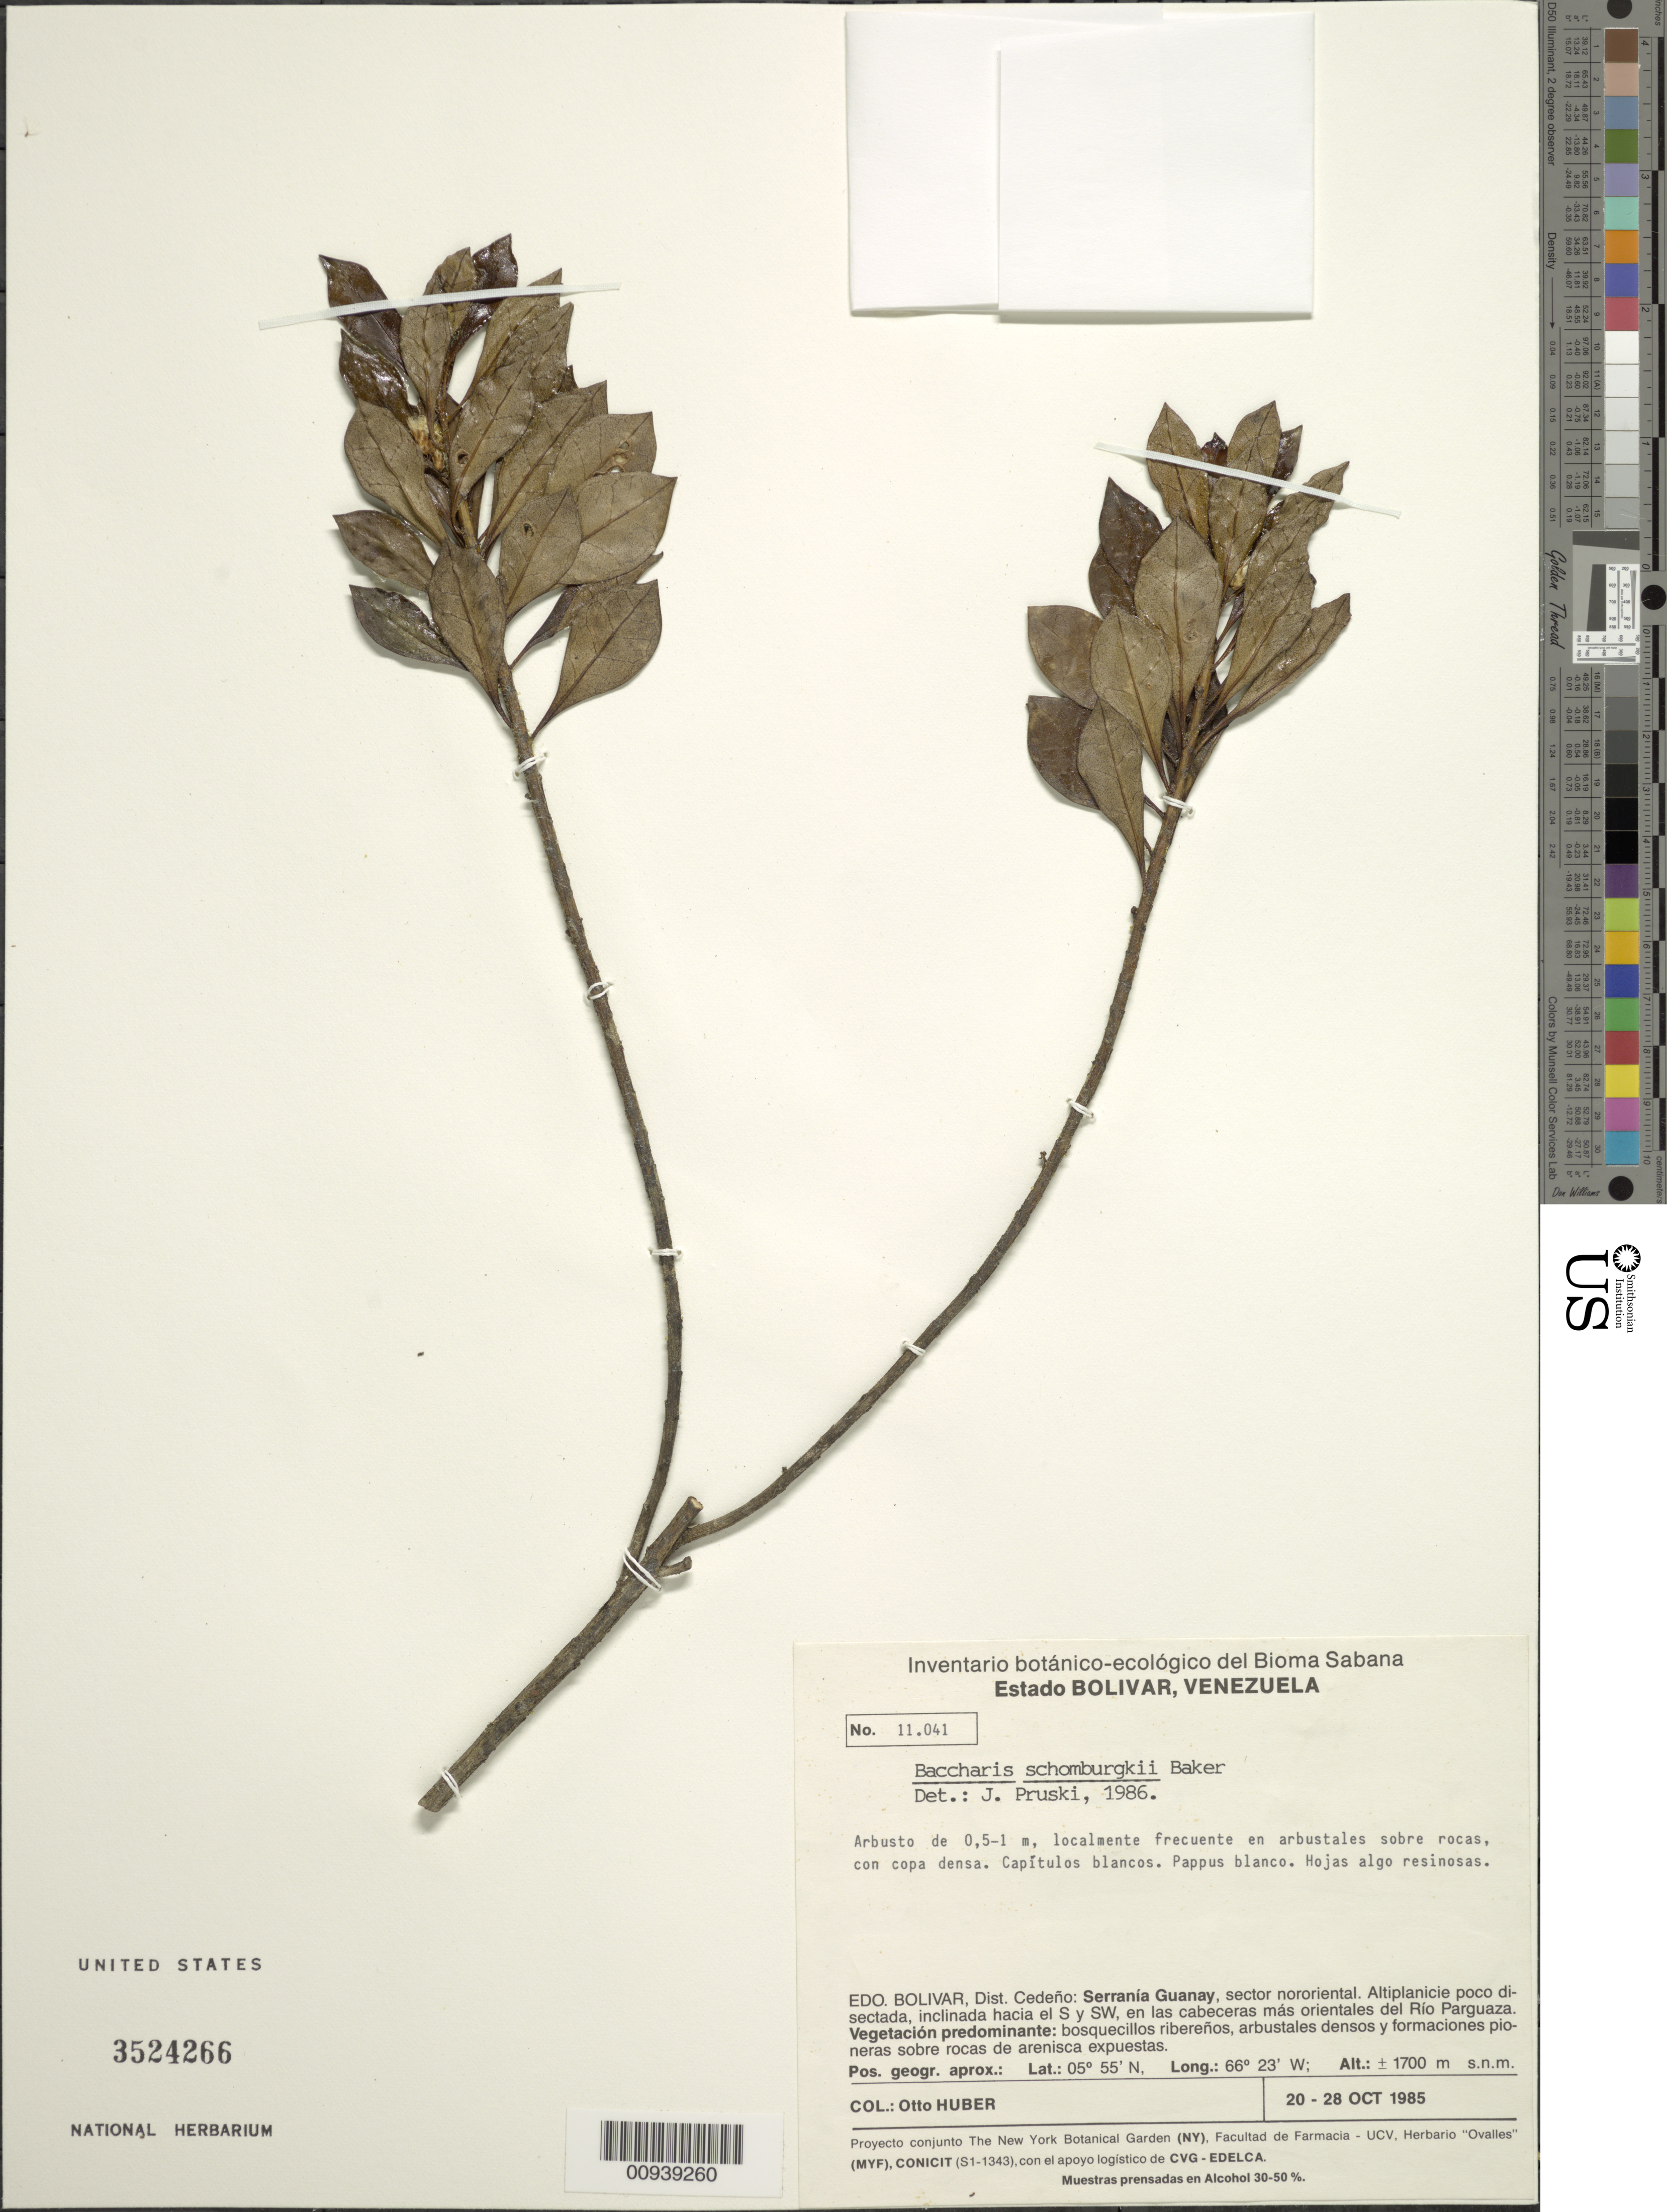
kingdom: Plantae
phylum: Tracheophyta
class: Magnoliopsida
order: Asterales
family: Asteraceae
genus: Baccharis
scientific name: Baccharis schomburgkii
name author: Baker in Mart.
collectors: O. Huber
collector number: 11041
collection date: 1985-10-20/1985-10-28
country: Venezuela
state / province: Bolivar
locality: Edo. Bolivar, Dist. Cedeno: Serrania Guanay, sector nororiental. Altiplanicie poco disectada, inclinada hacia el S y SW en las cabeceras mas orientales del Rio Parguaza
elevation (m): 1700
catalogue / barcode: US 3524266